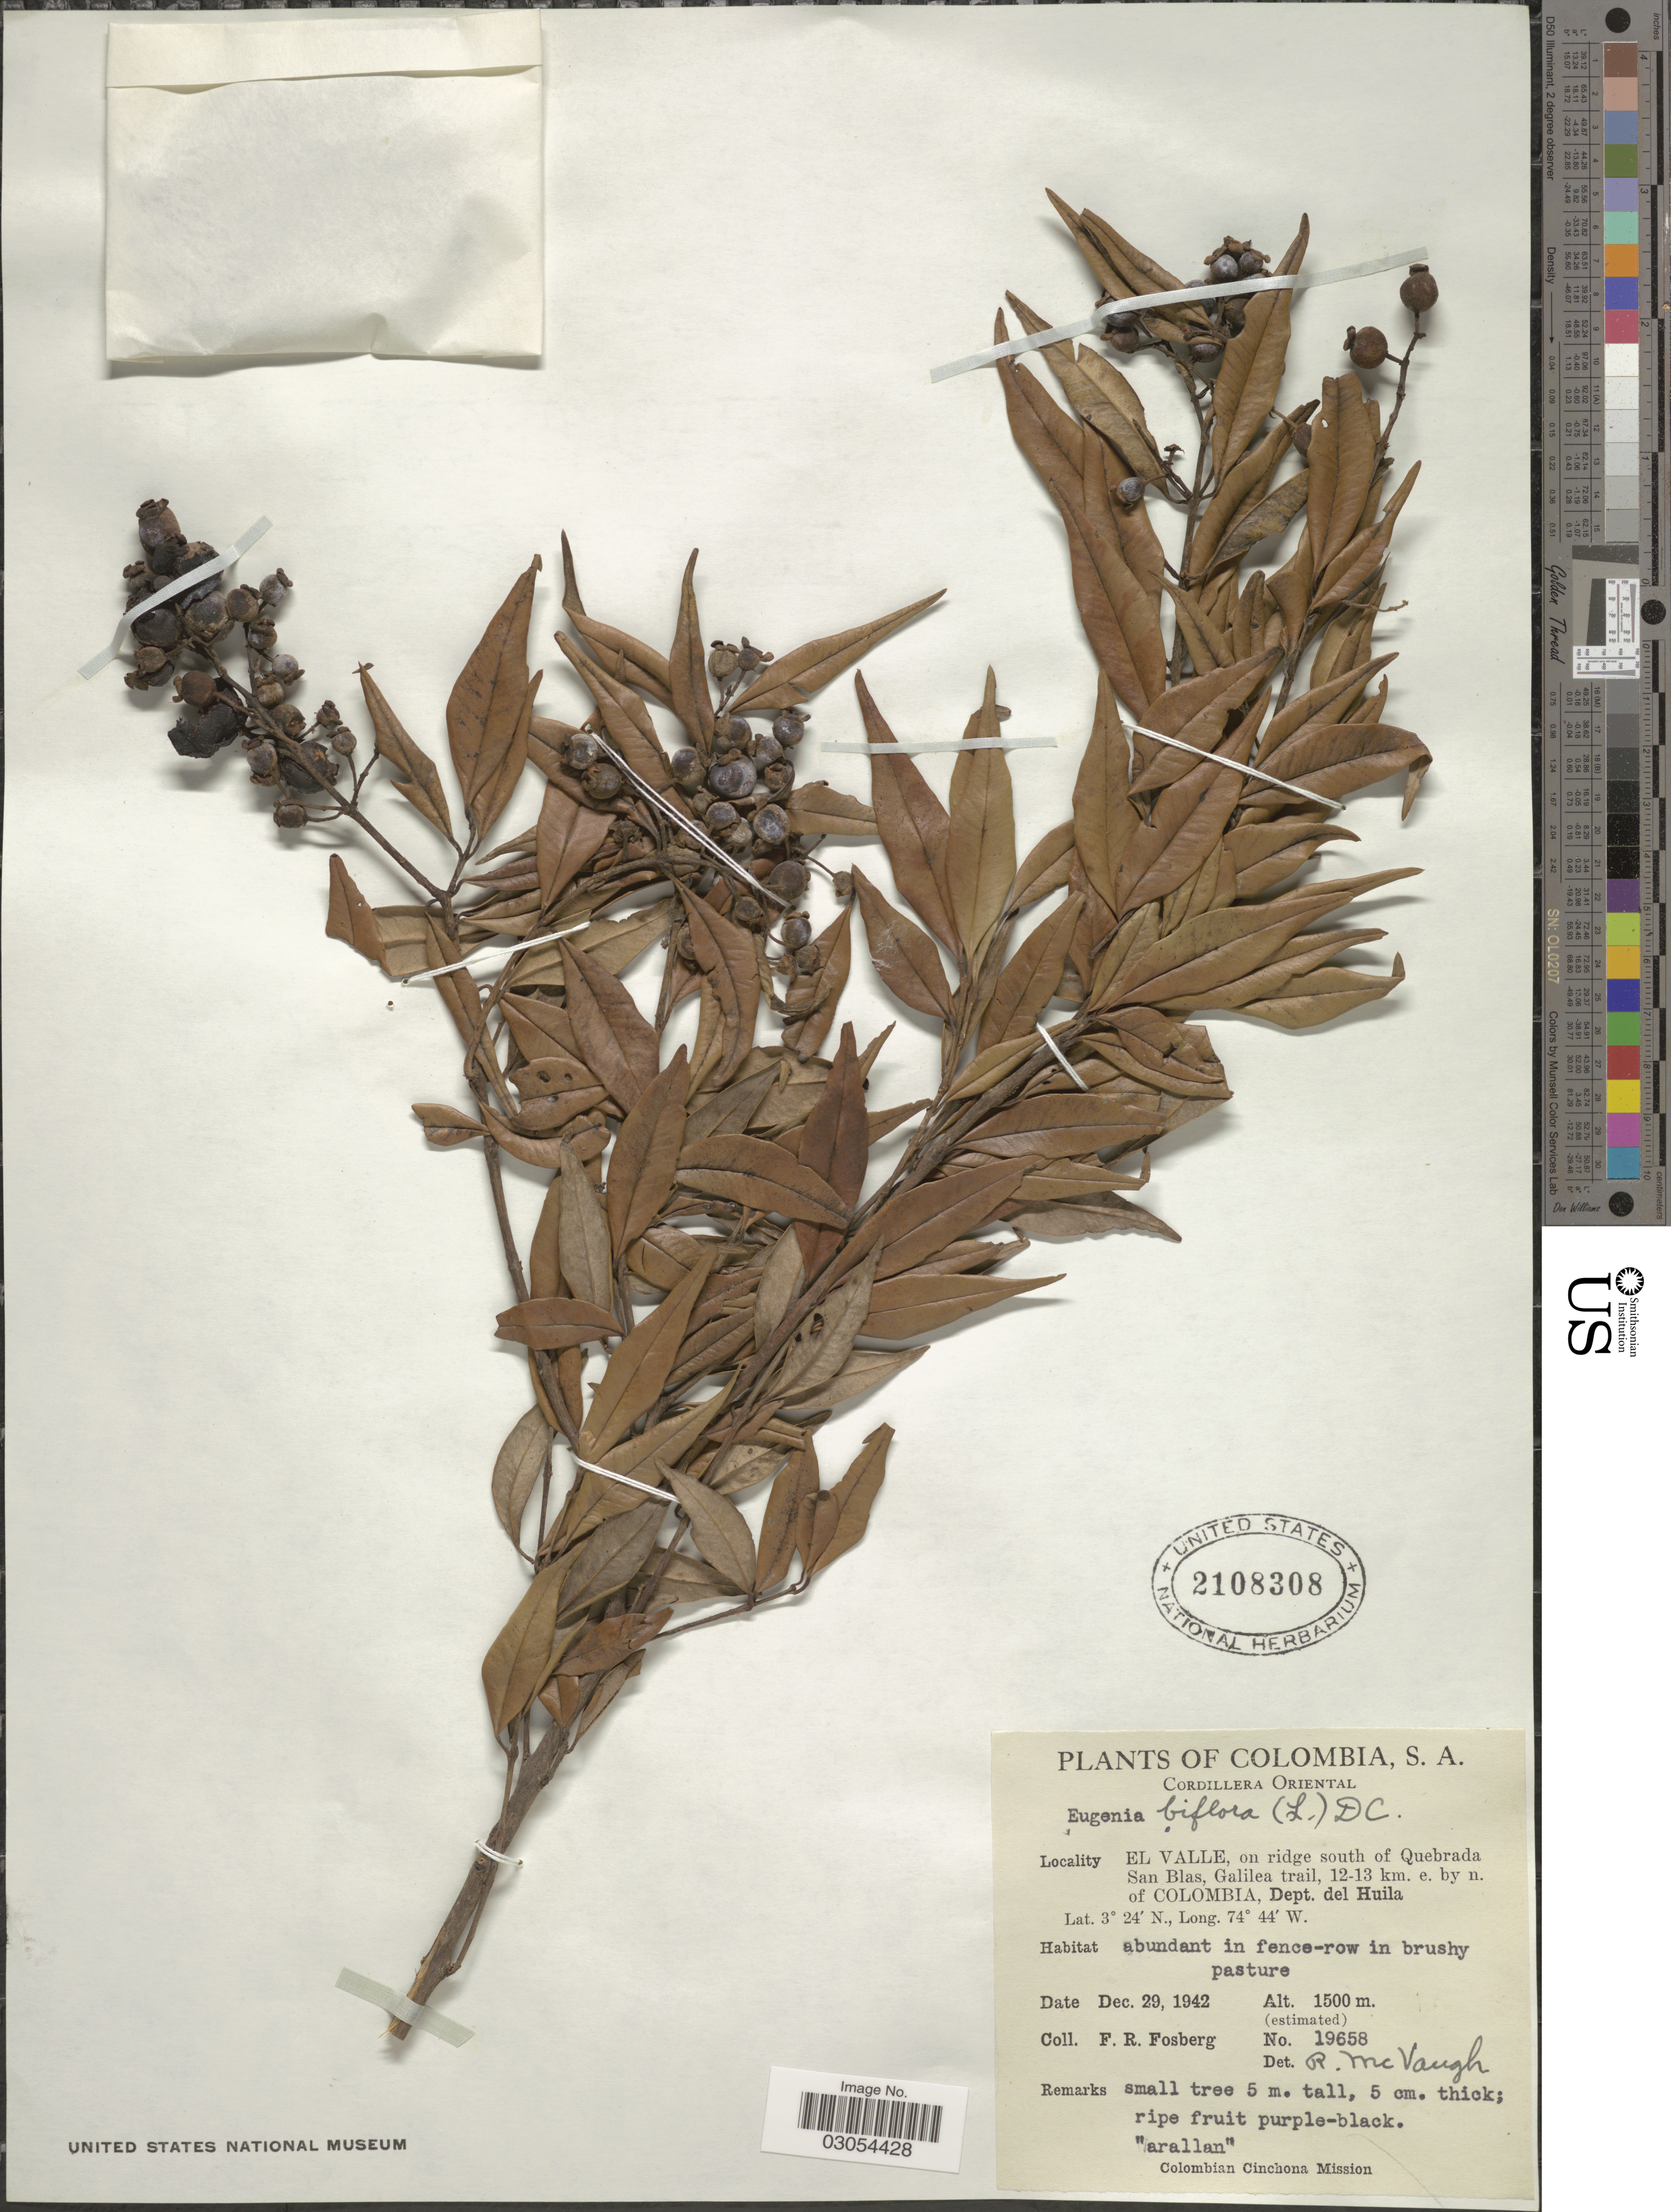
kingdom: Plantae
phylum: Tracheophyta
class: Magnoliopsida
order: Myrtales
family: Myrtaceae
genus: Eugenia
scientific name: Eugenia biflora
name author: (L.) DC.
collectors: F. R. Fosberg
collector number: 19658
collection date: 1942-12-29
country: Colombia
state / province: Huila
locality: Cordillera Oriental. EL VALLE, on ridge south of Quebrada San Blas, Galilea trail, 12-13 km. e. by n. of COLOMBIA, Dept. del Huila.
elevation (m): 1500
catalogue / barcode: US 2108308